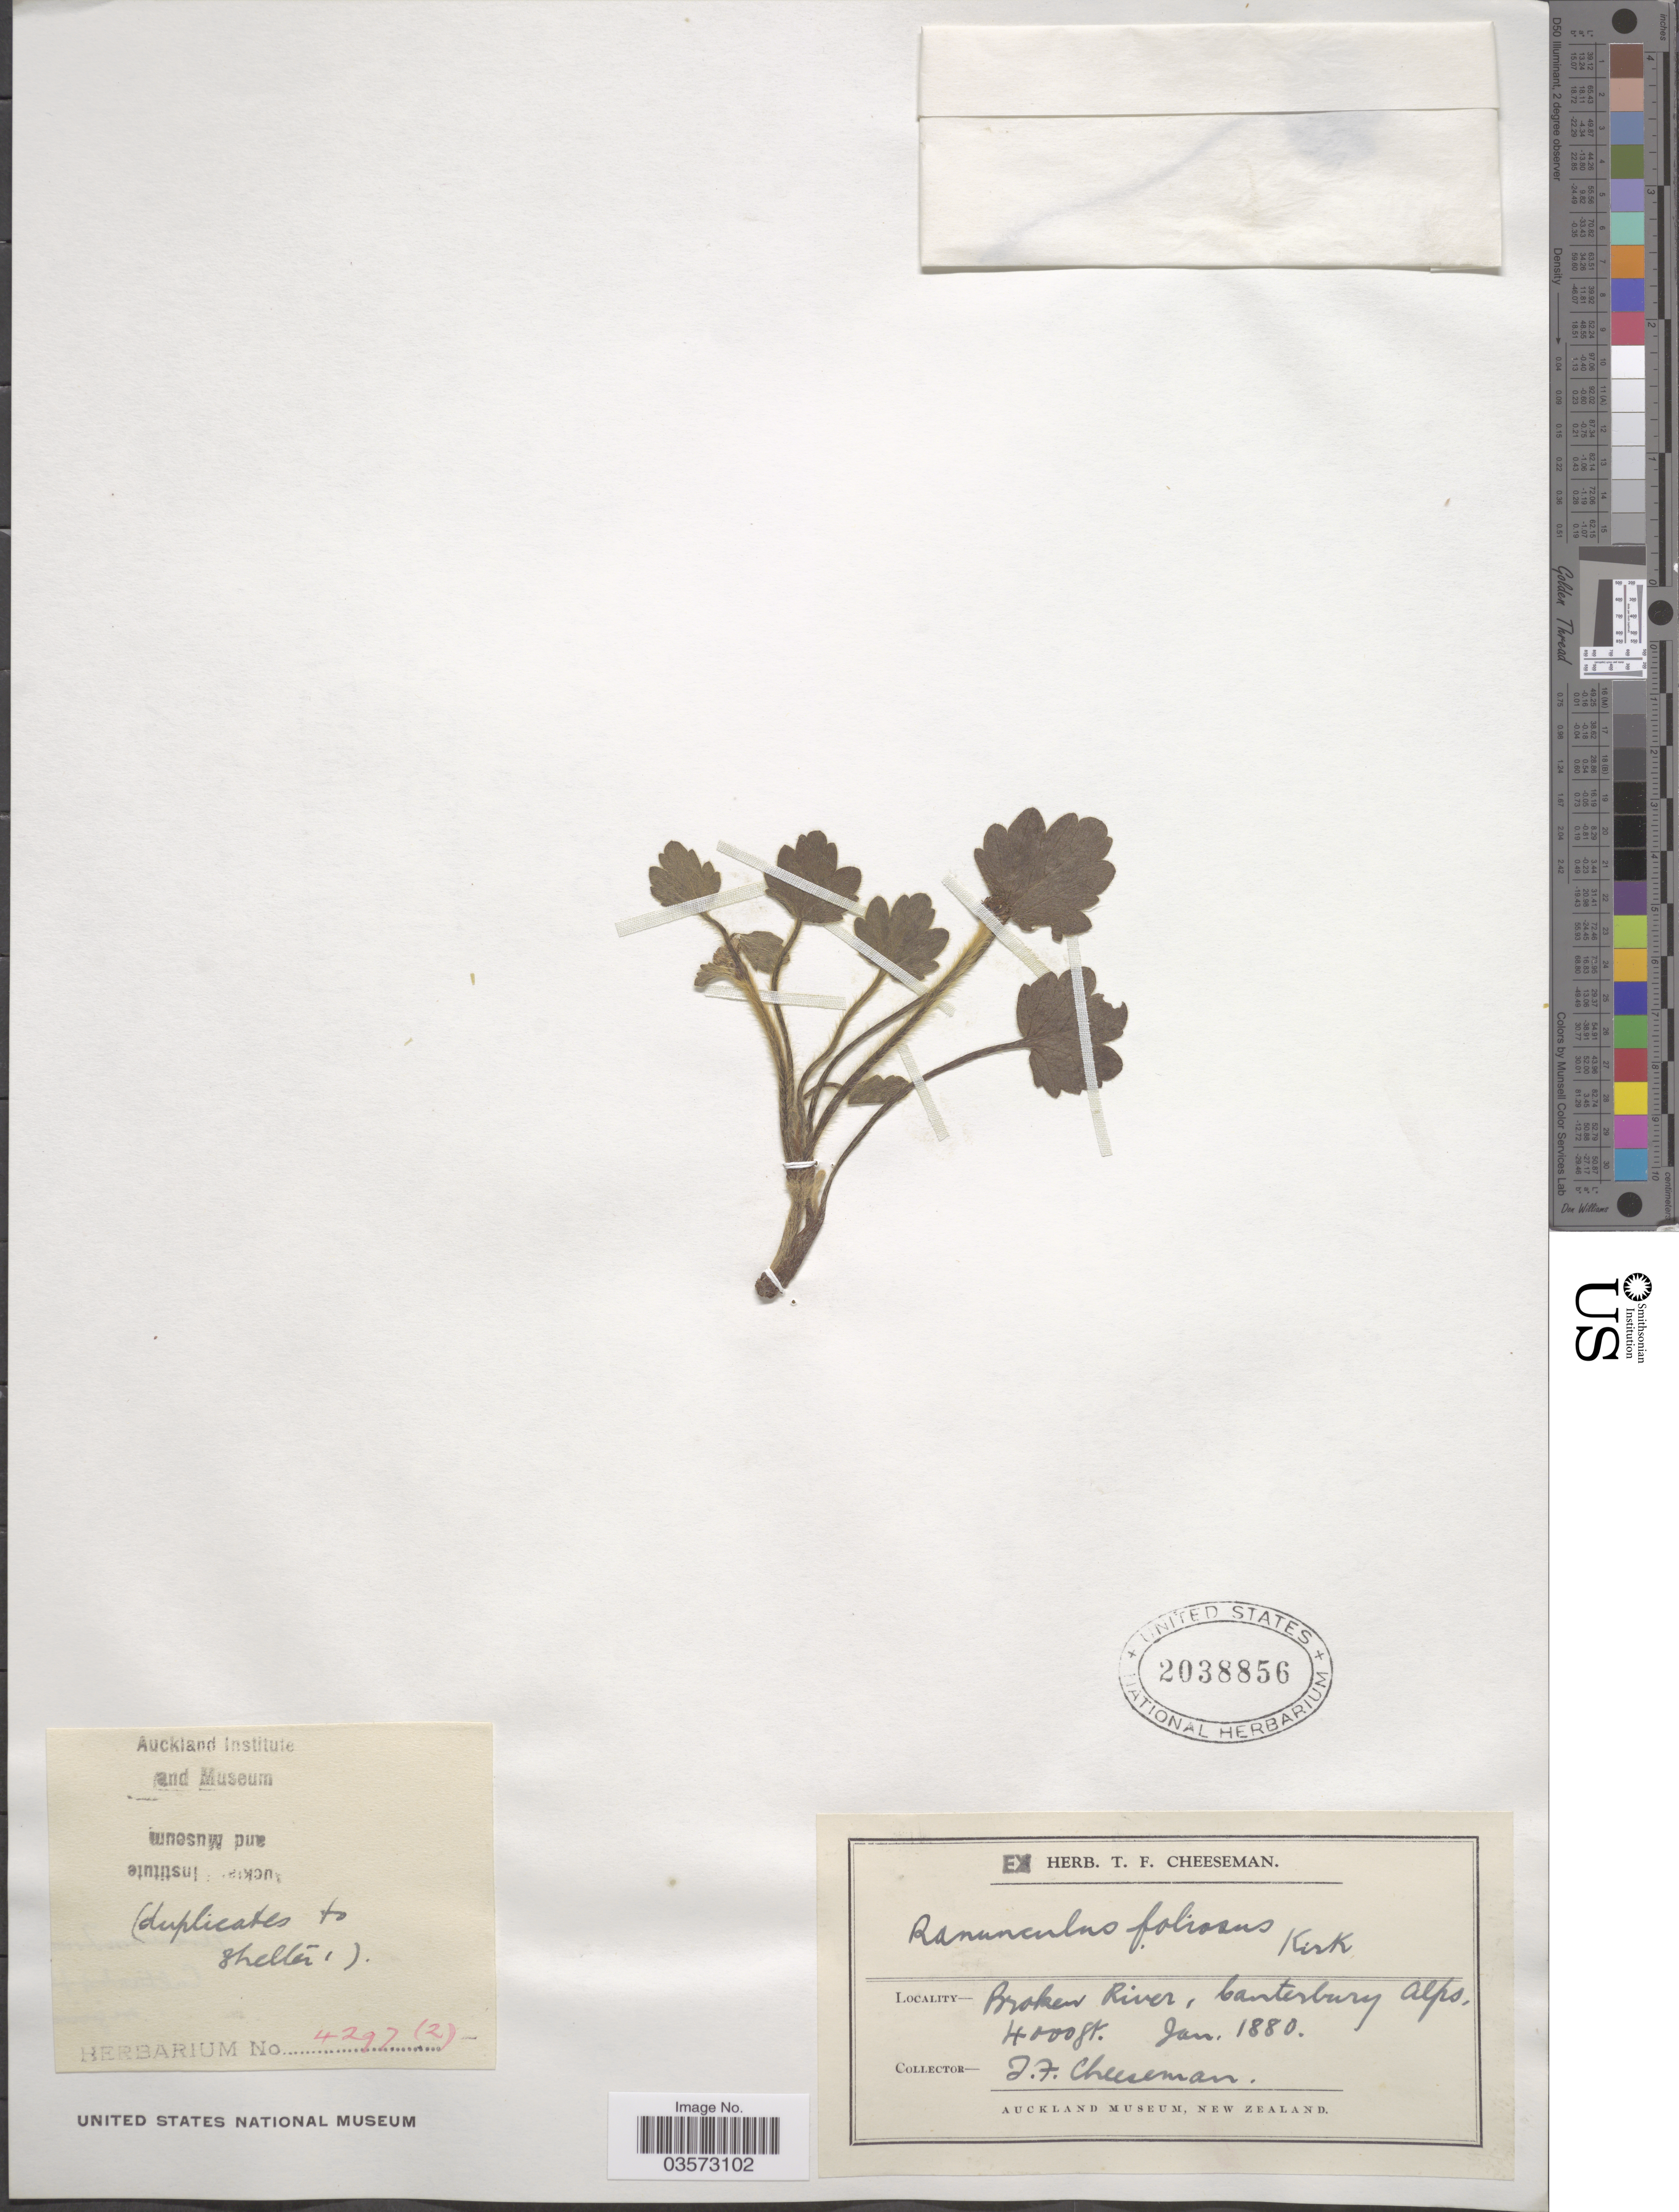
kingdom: Plantae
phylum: Tracheophyta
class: Magnoliopsida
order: Ranunculales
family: Ranunculaceae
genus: Ranunculus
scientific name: Ranunculus foliosus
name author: Kirk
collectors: T. F. Cheeseman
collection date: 1880-01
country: New Zealand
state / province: Canterbury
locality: Broken River, Canterbury Alps.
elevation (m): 1219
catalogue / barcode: US 2038856